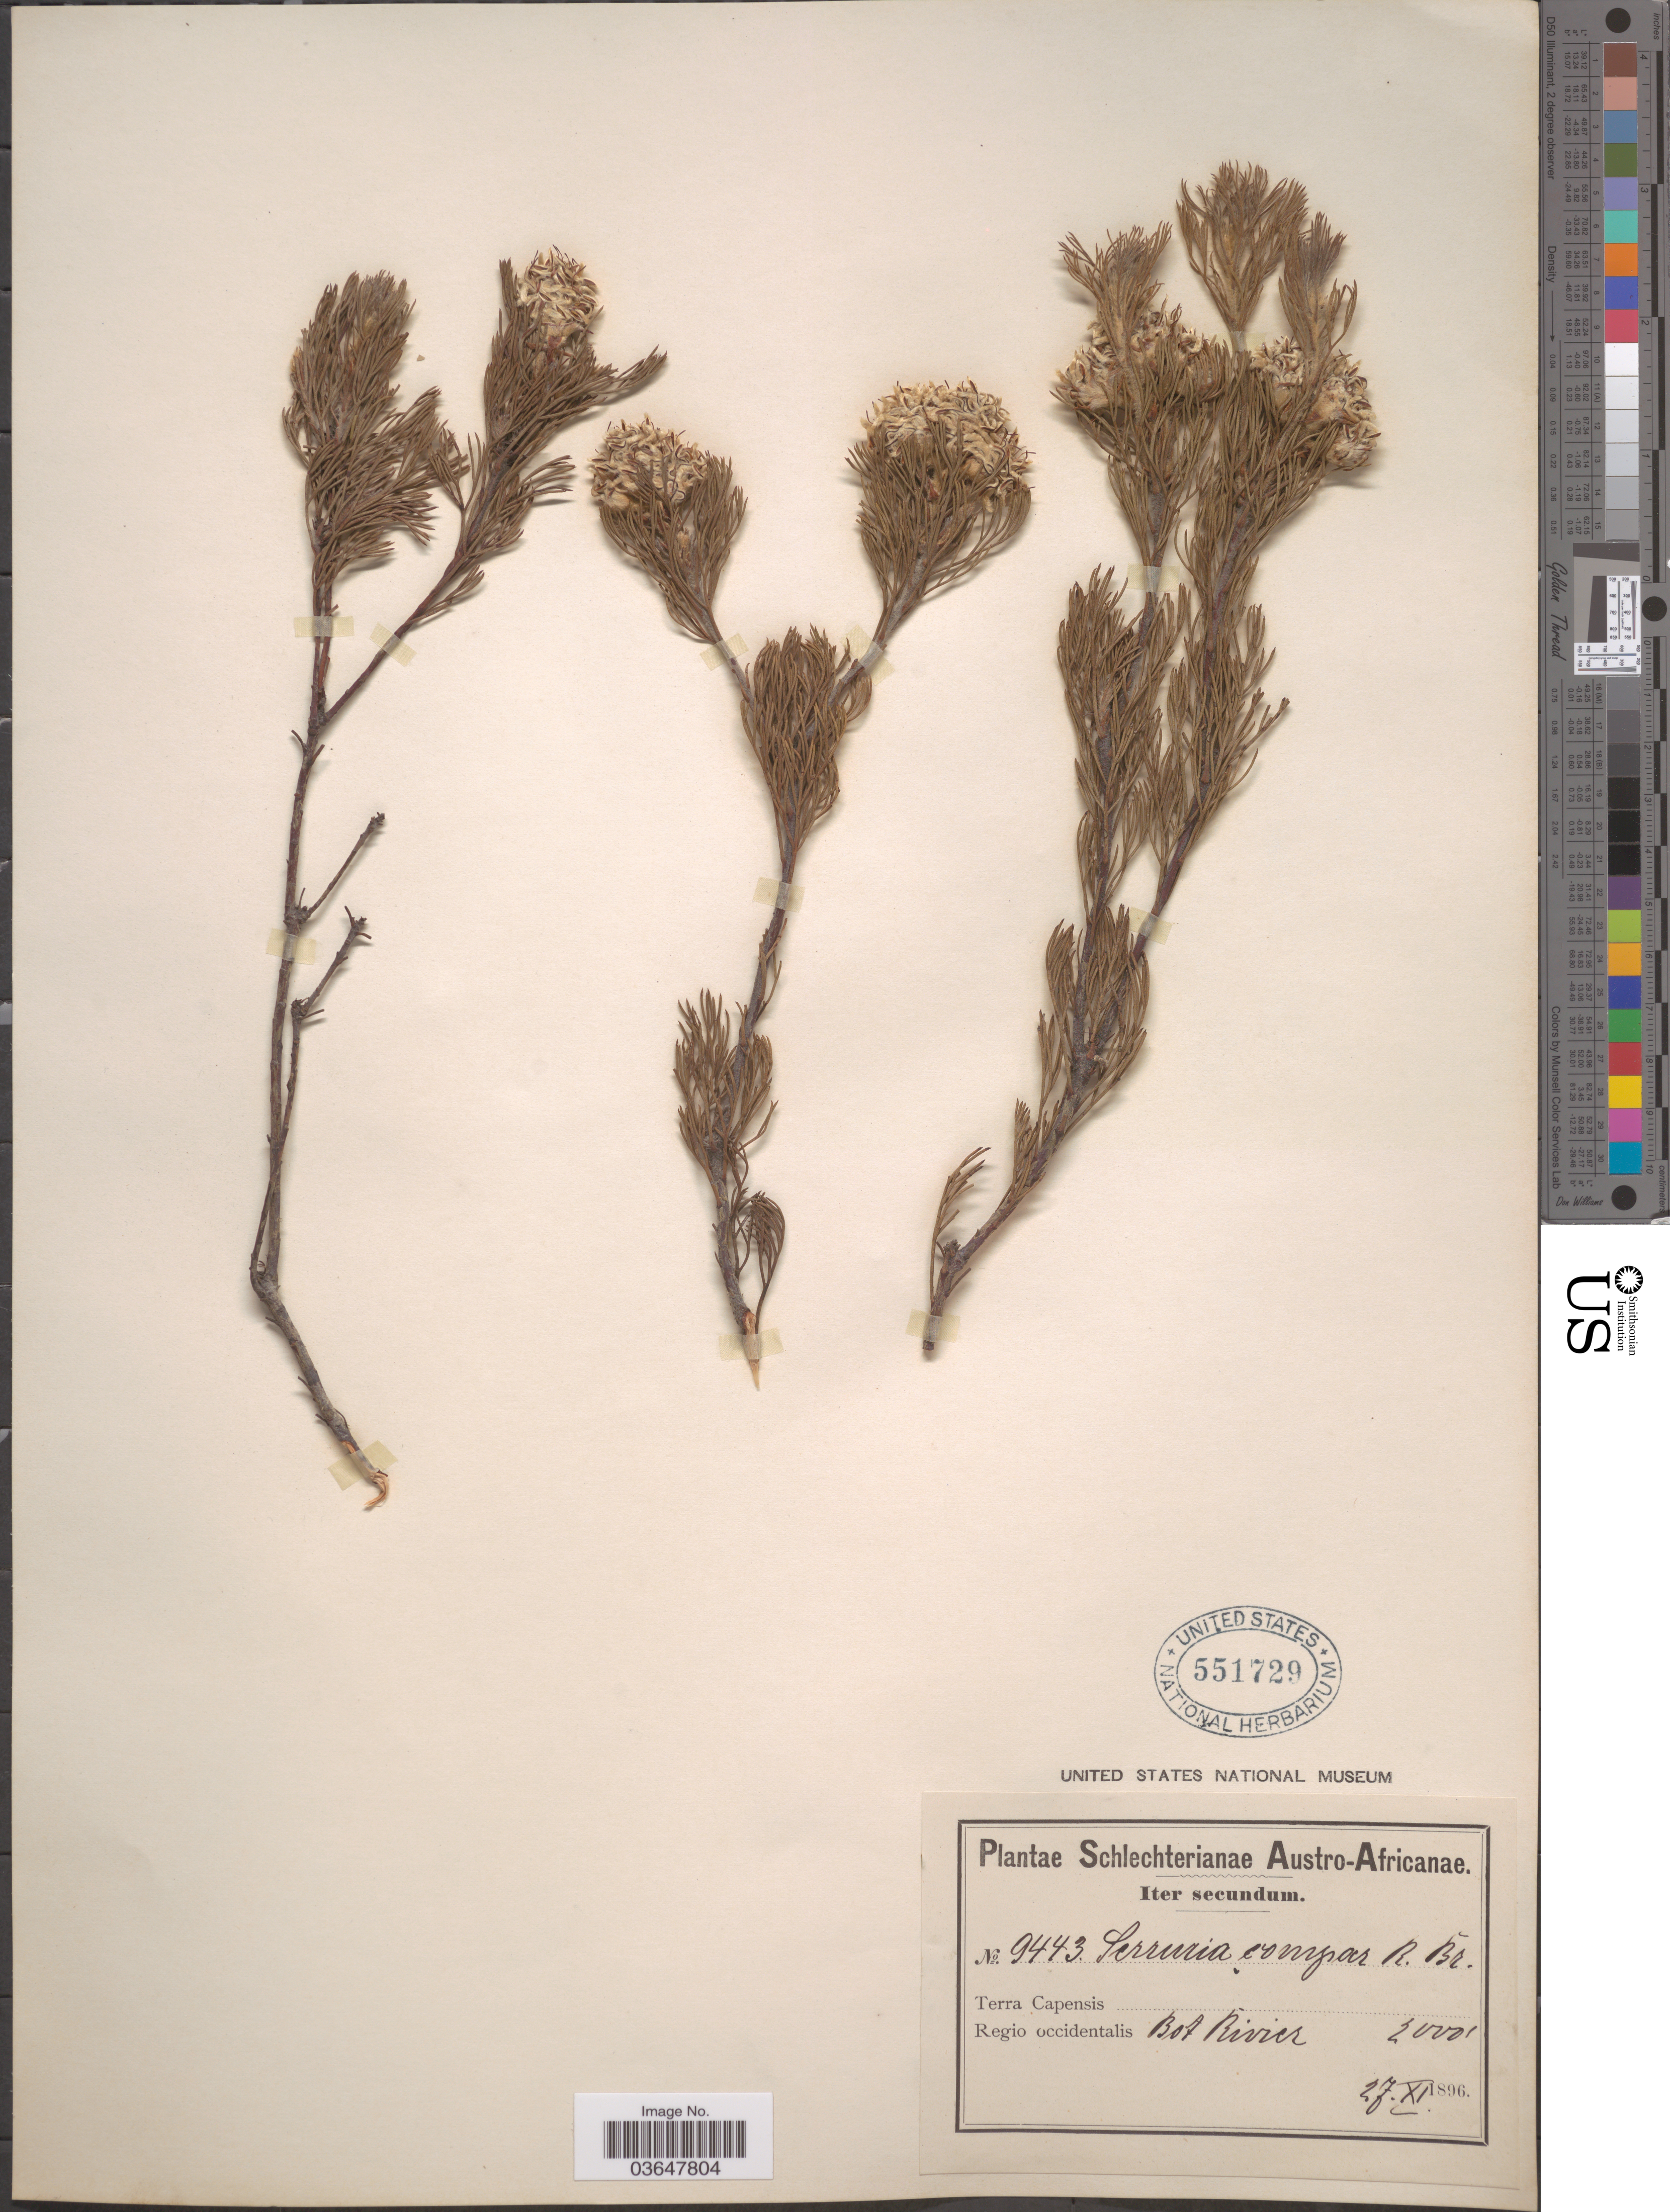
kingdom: Plantae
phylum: Tracheophyta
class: Magnoliopsida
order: Proteales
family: Proteaceae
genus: Serruria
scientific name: Serruria compar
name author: R. Br.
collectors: Schlechter, --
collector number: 9443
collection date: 1896-11-27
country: South Africa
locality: Austro-Africanae. Terra Capensis. Regio occidentalis. Bot Rivier.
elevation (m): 610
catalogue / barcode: US 551729